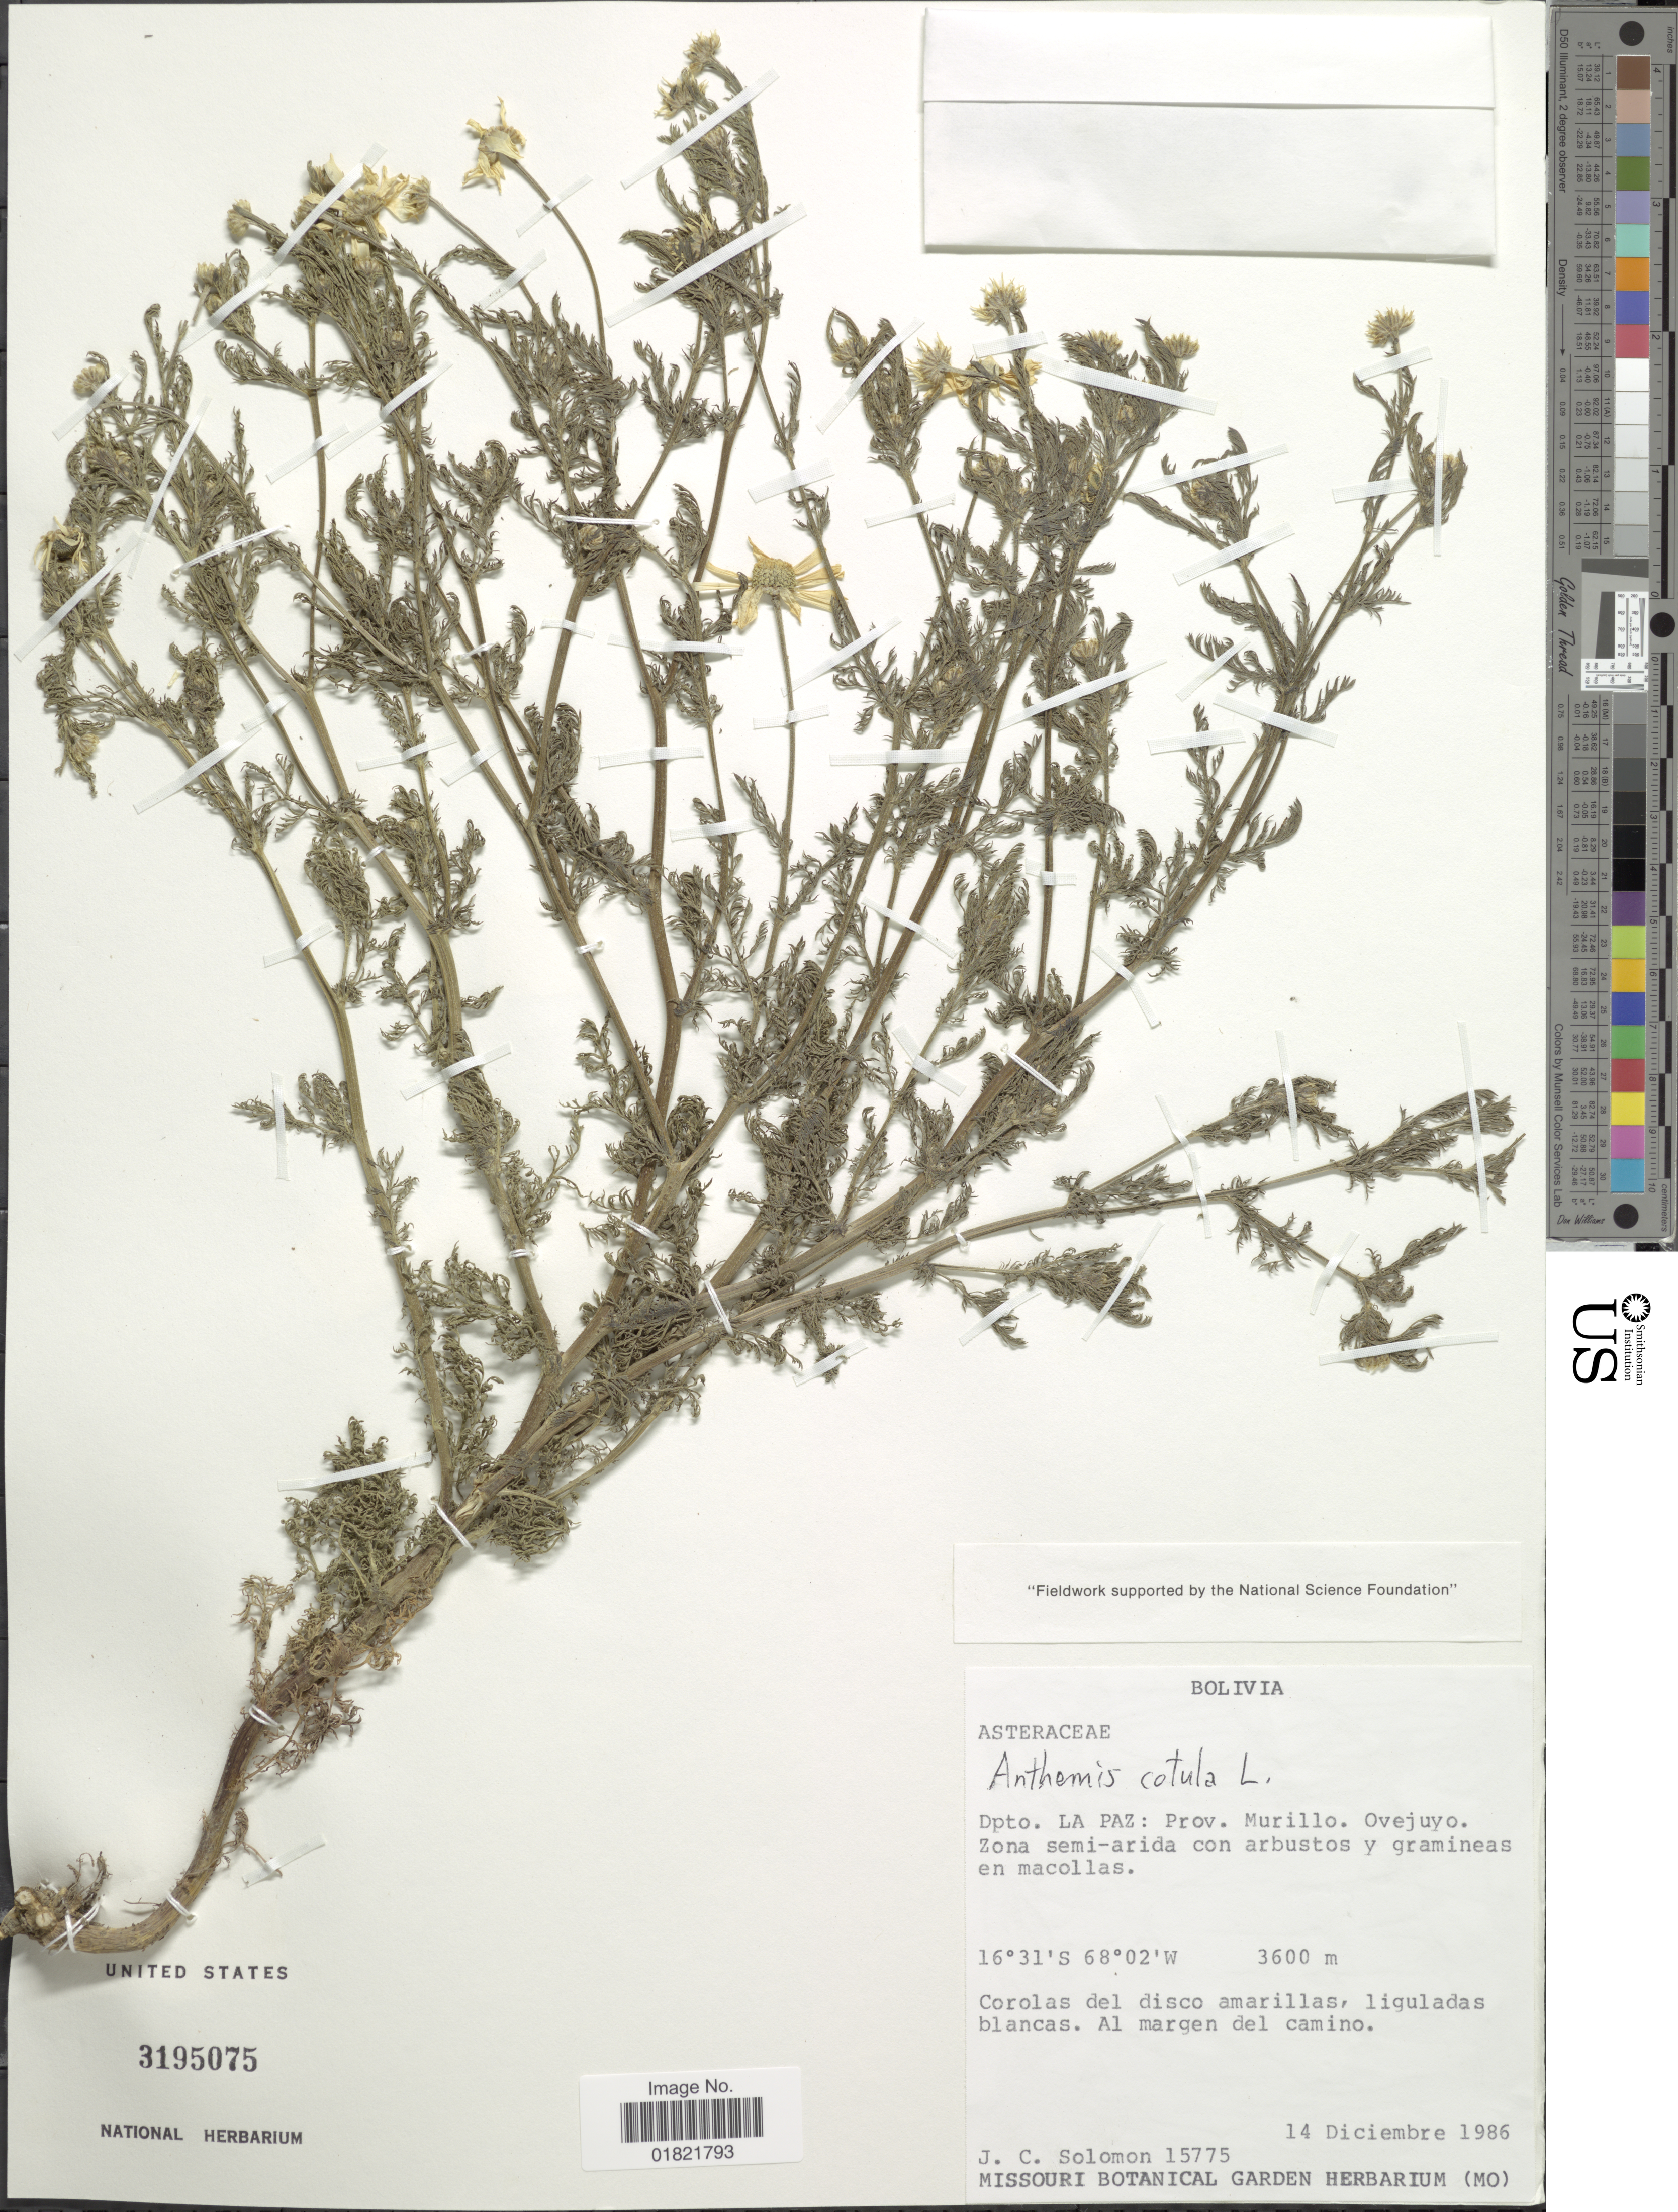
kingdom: Plantae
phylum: Tracheophyta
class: Magnoliopsida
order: Asterales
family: Asteraceae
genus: Anthemis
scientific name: Anthemis cotula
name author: L.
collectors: J. C. Solomon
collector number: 15775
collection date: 1986-12-14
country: Bolivia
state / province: La Paz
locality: Prov. Murillo. Ovehuyo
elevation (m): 3600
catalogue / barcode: US 3195075